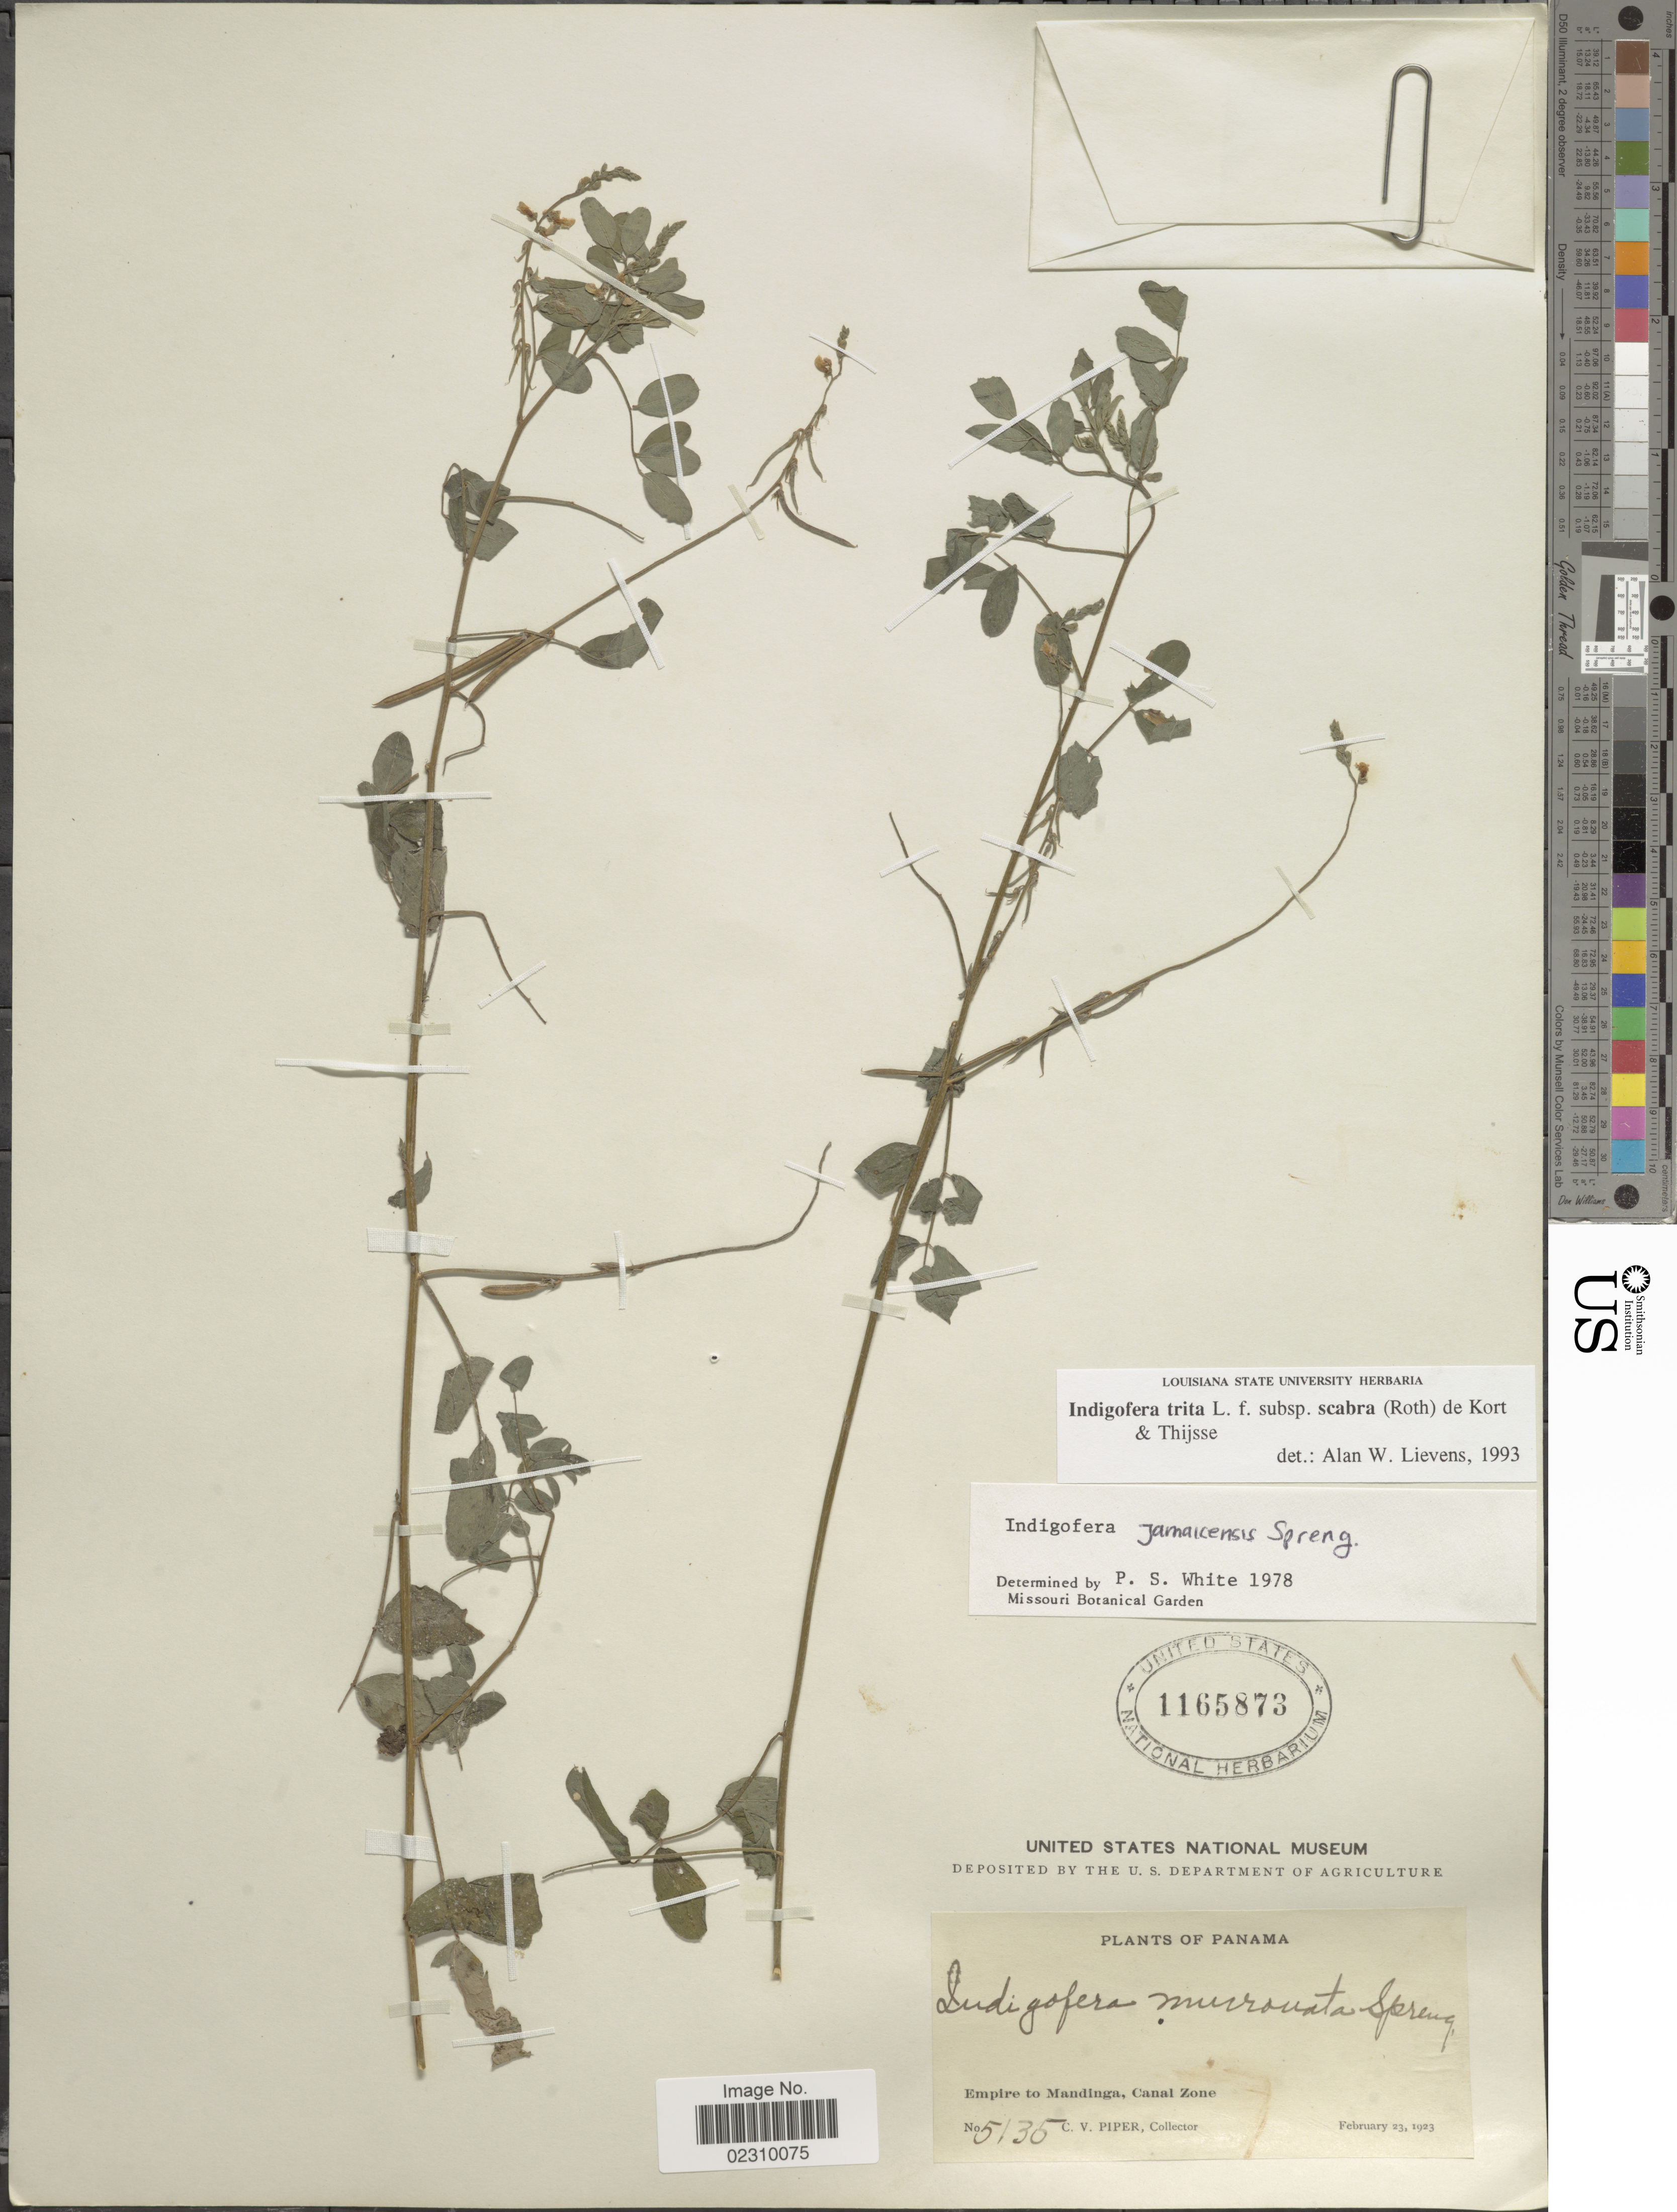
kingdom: Plantae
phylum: Tracheophyta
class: Magnoliopsida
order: Fabales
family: Fabaceae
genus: Indigofera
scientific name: Indigofera trita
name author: L. f.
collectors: C. V. Piper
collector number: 5135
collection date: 1923-02-23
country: Panama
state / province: Colón / Panamá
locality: Empire to Mandinga, Canal Zone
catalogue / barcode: US 1165873